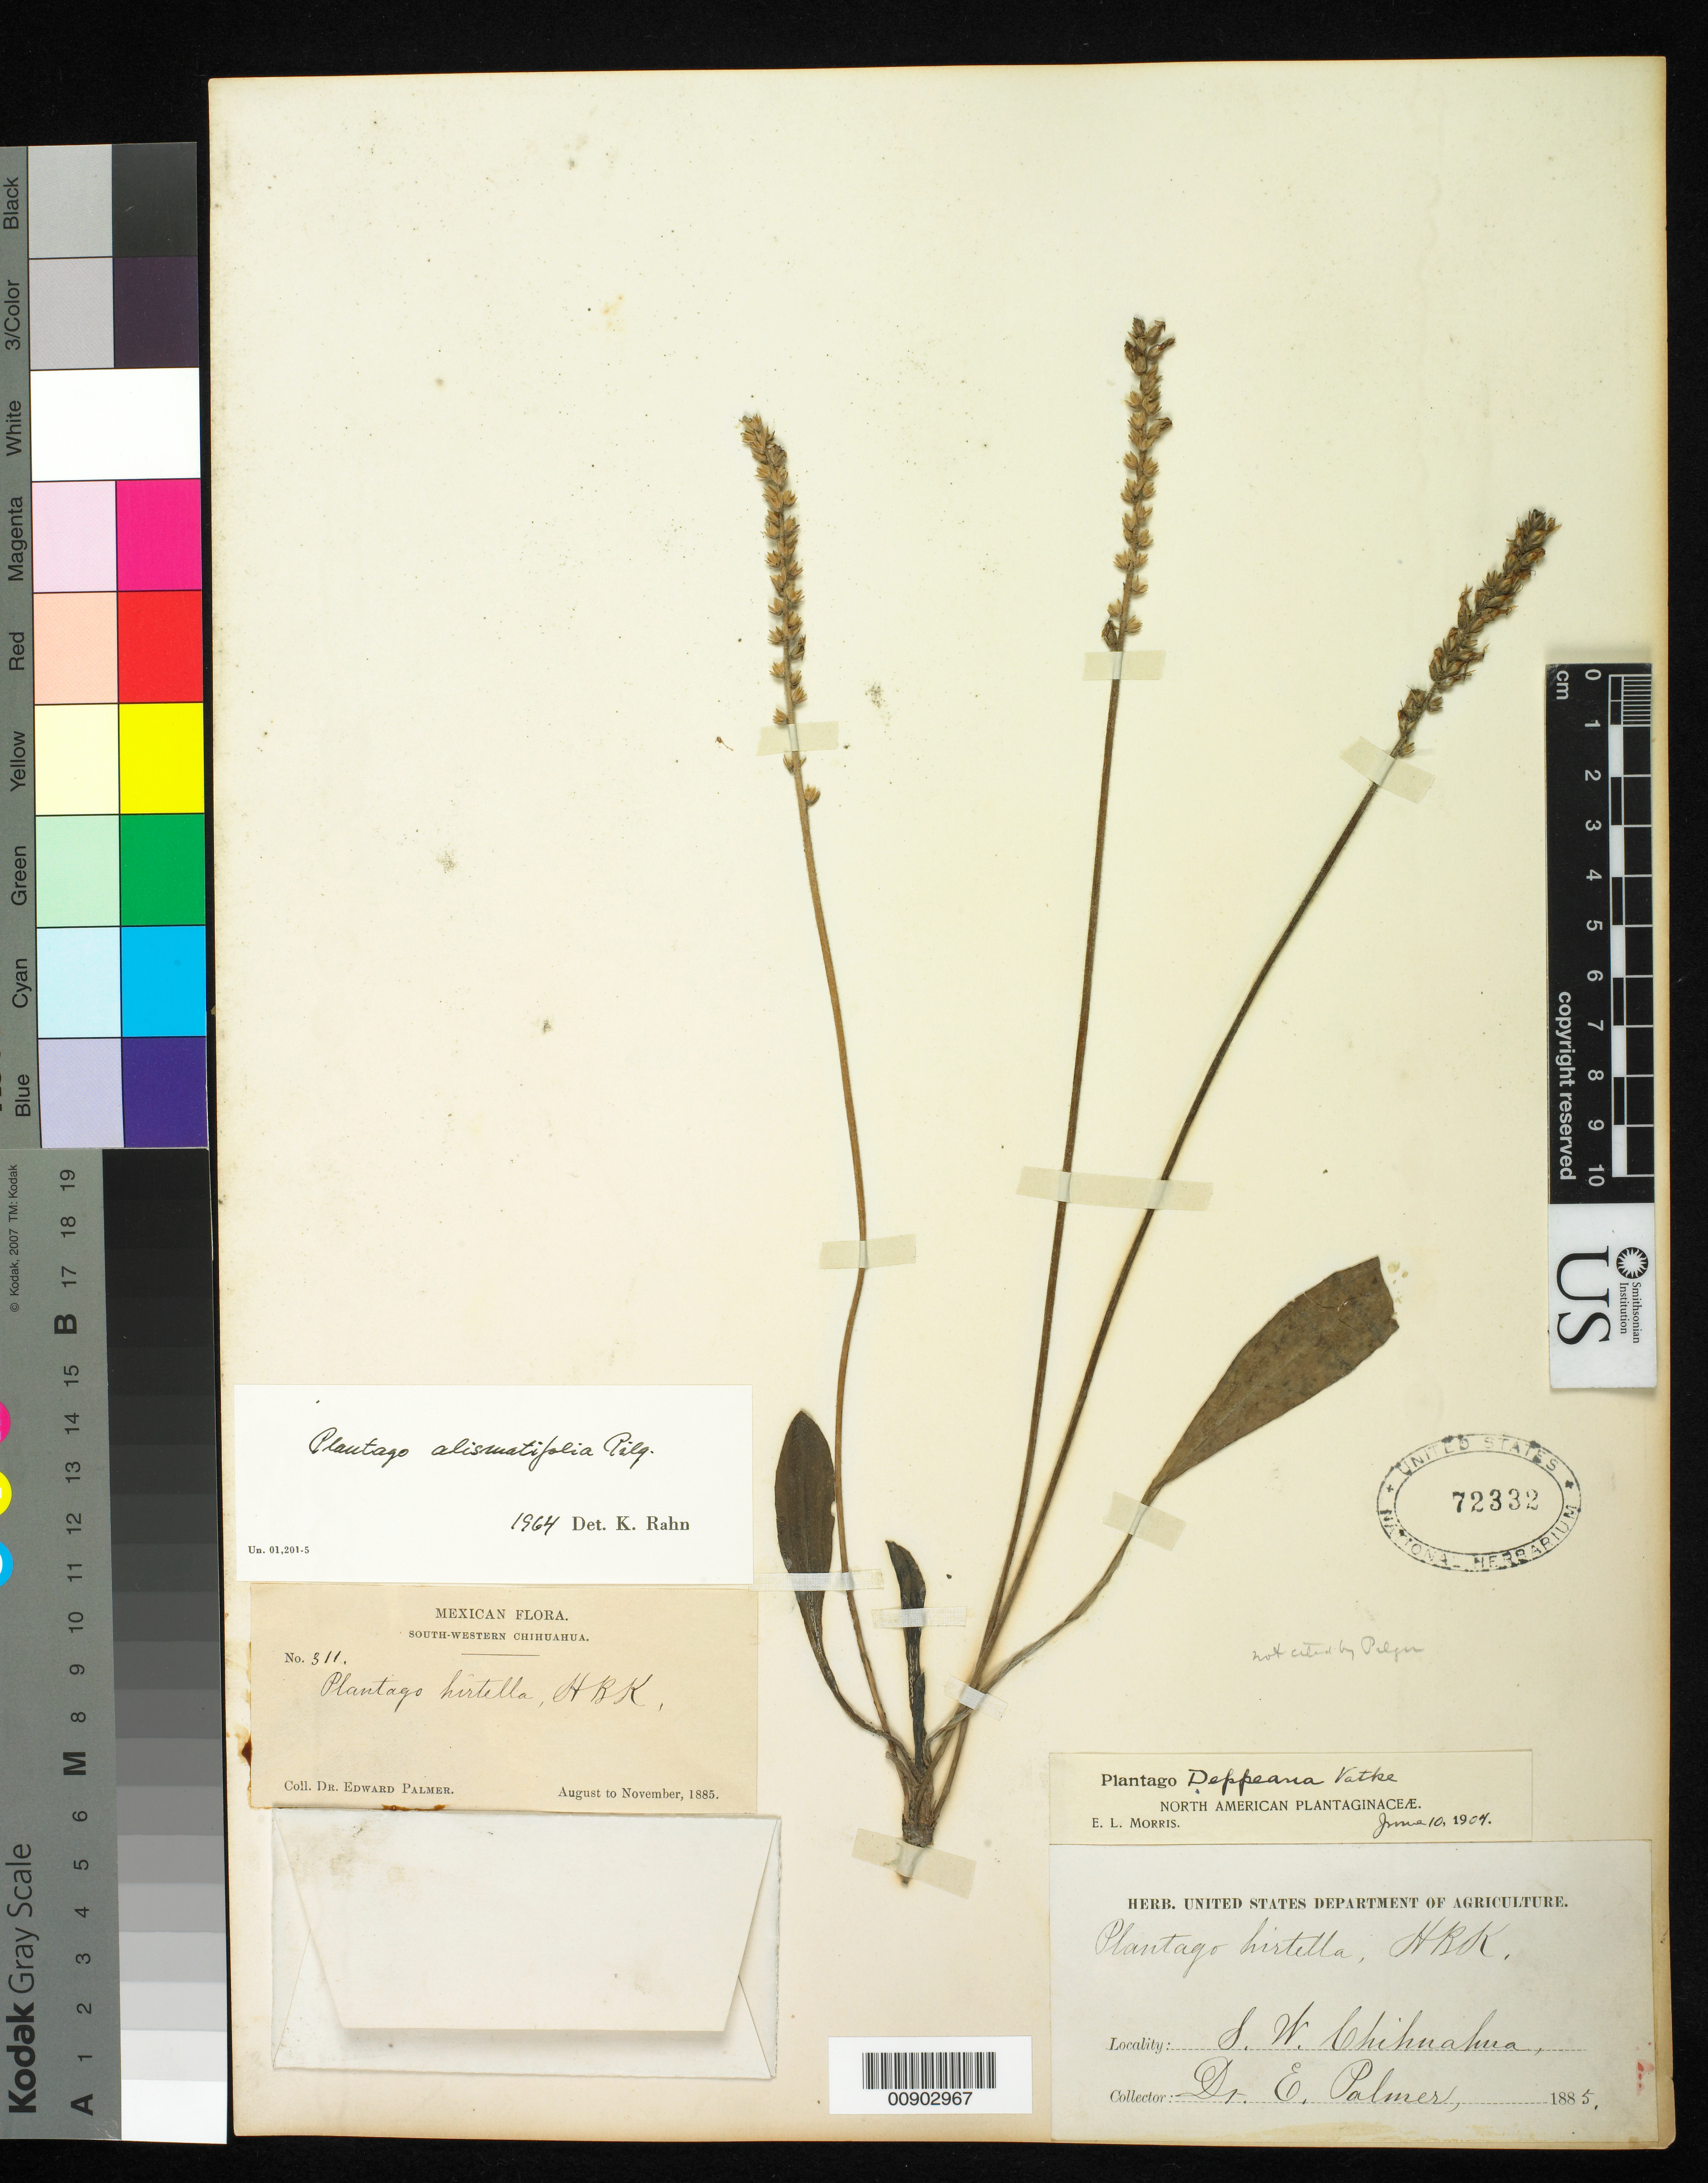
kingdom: Plantae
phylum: Tracheophyta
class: Magnoliopsida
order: Lamiales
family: Plantaginaceae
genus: Plantago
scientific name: Plantago alismatifolia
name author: Pilg.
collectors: E. Palmer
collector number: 311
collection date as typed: Aug 1885 to -- Nov 1885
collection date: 1885-08/1885-11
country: Mexico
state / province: Chihuahua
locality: South-Western Chihuahua.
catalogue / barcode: US 72332